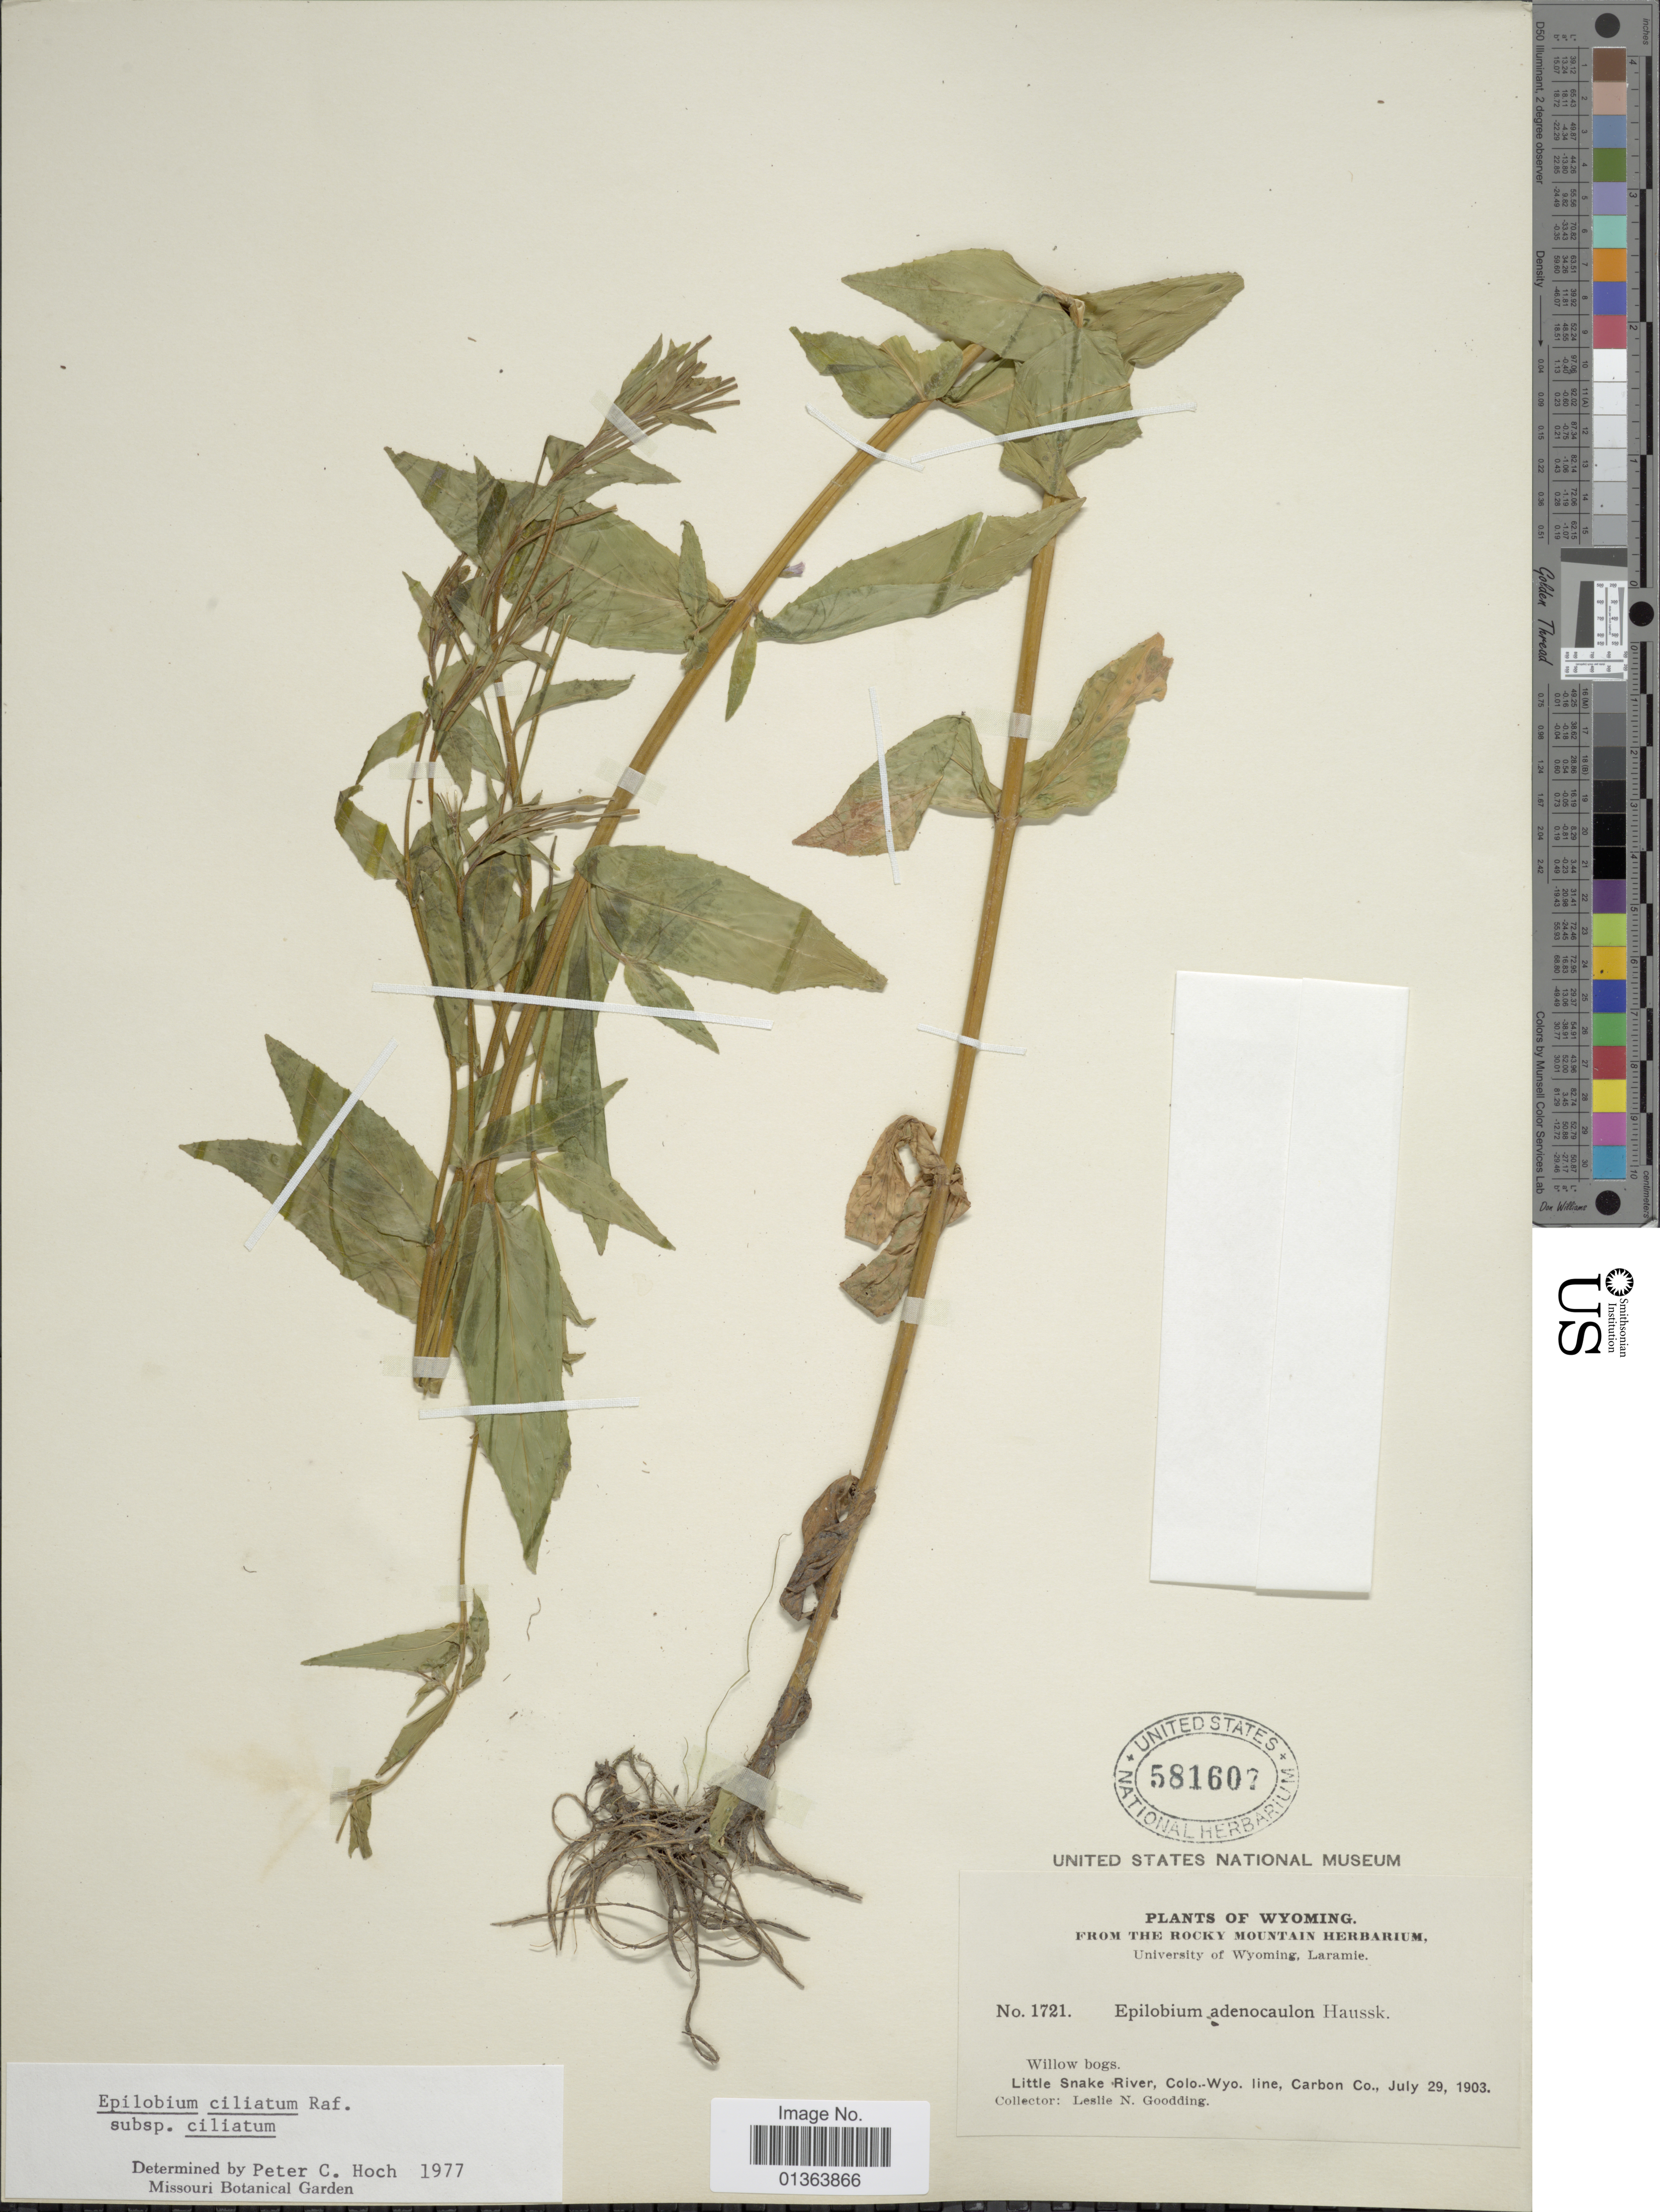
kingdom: Plantae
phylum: Tracheophyta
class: Magnoliopsida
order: Myrtales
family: Onagraceae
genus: Epilobium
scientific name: Epilobium ciliatum subsp. ciliatum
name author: Raf.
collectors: L. N. Goodding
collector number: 1721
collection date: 1903-07-29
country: United States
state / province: Wyoming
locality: Little Snake River, Colo.-Wyo. line, Carbon Co.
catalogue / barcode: US 581607